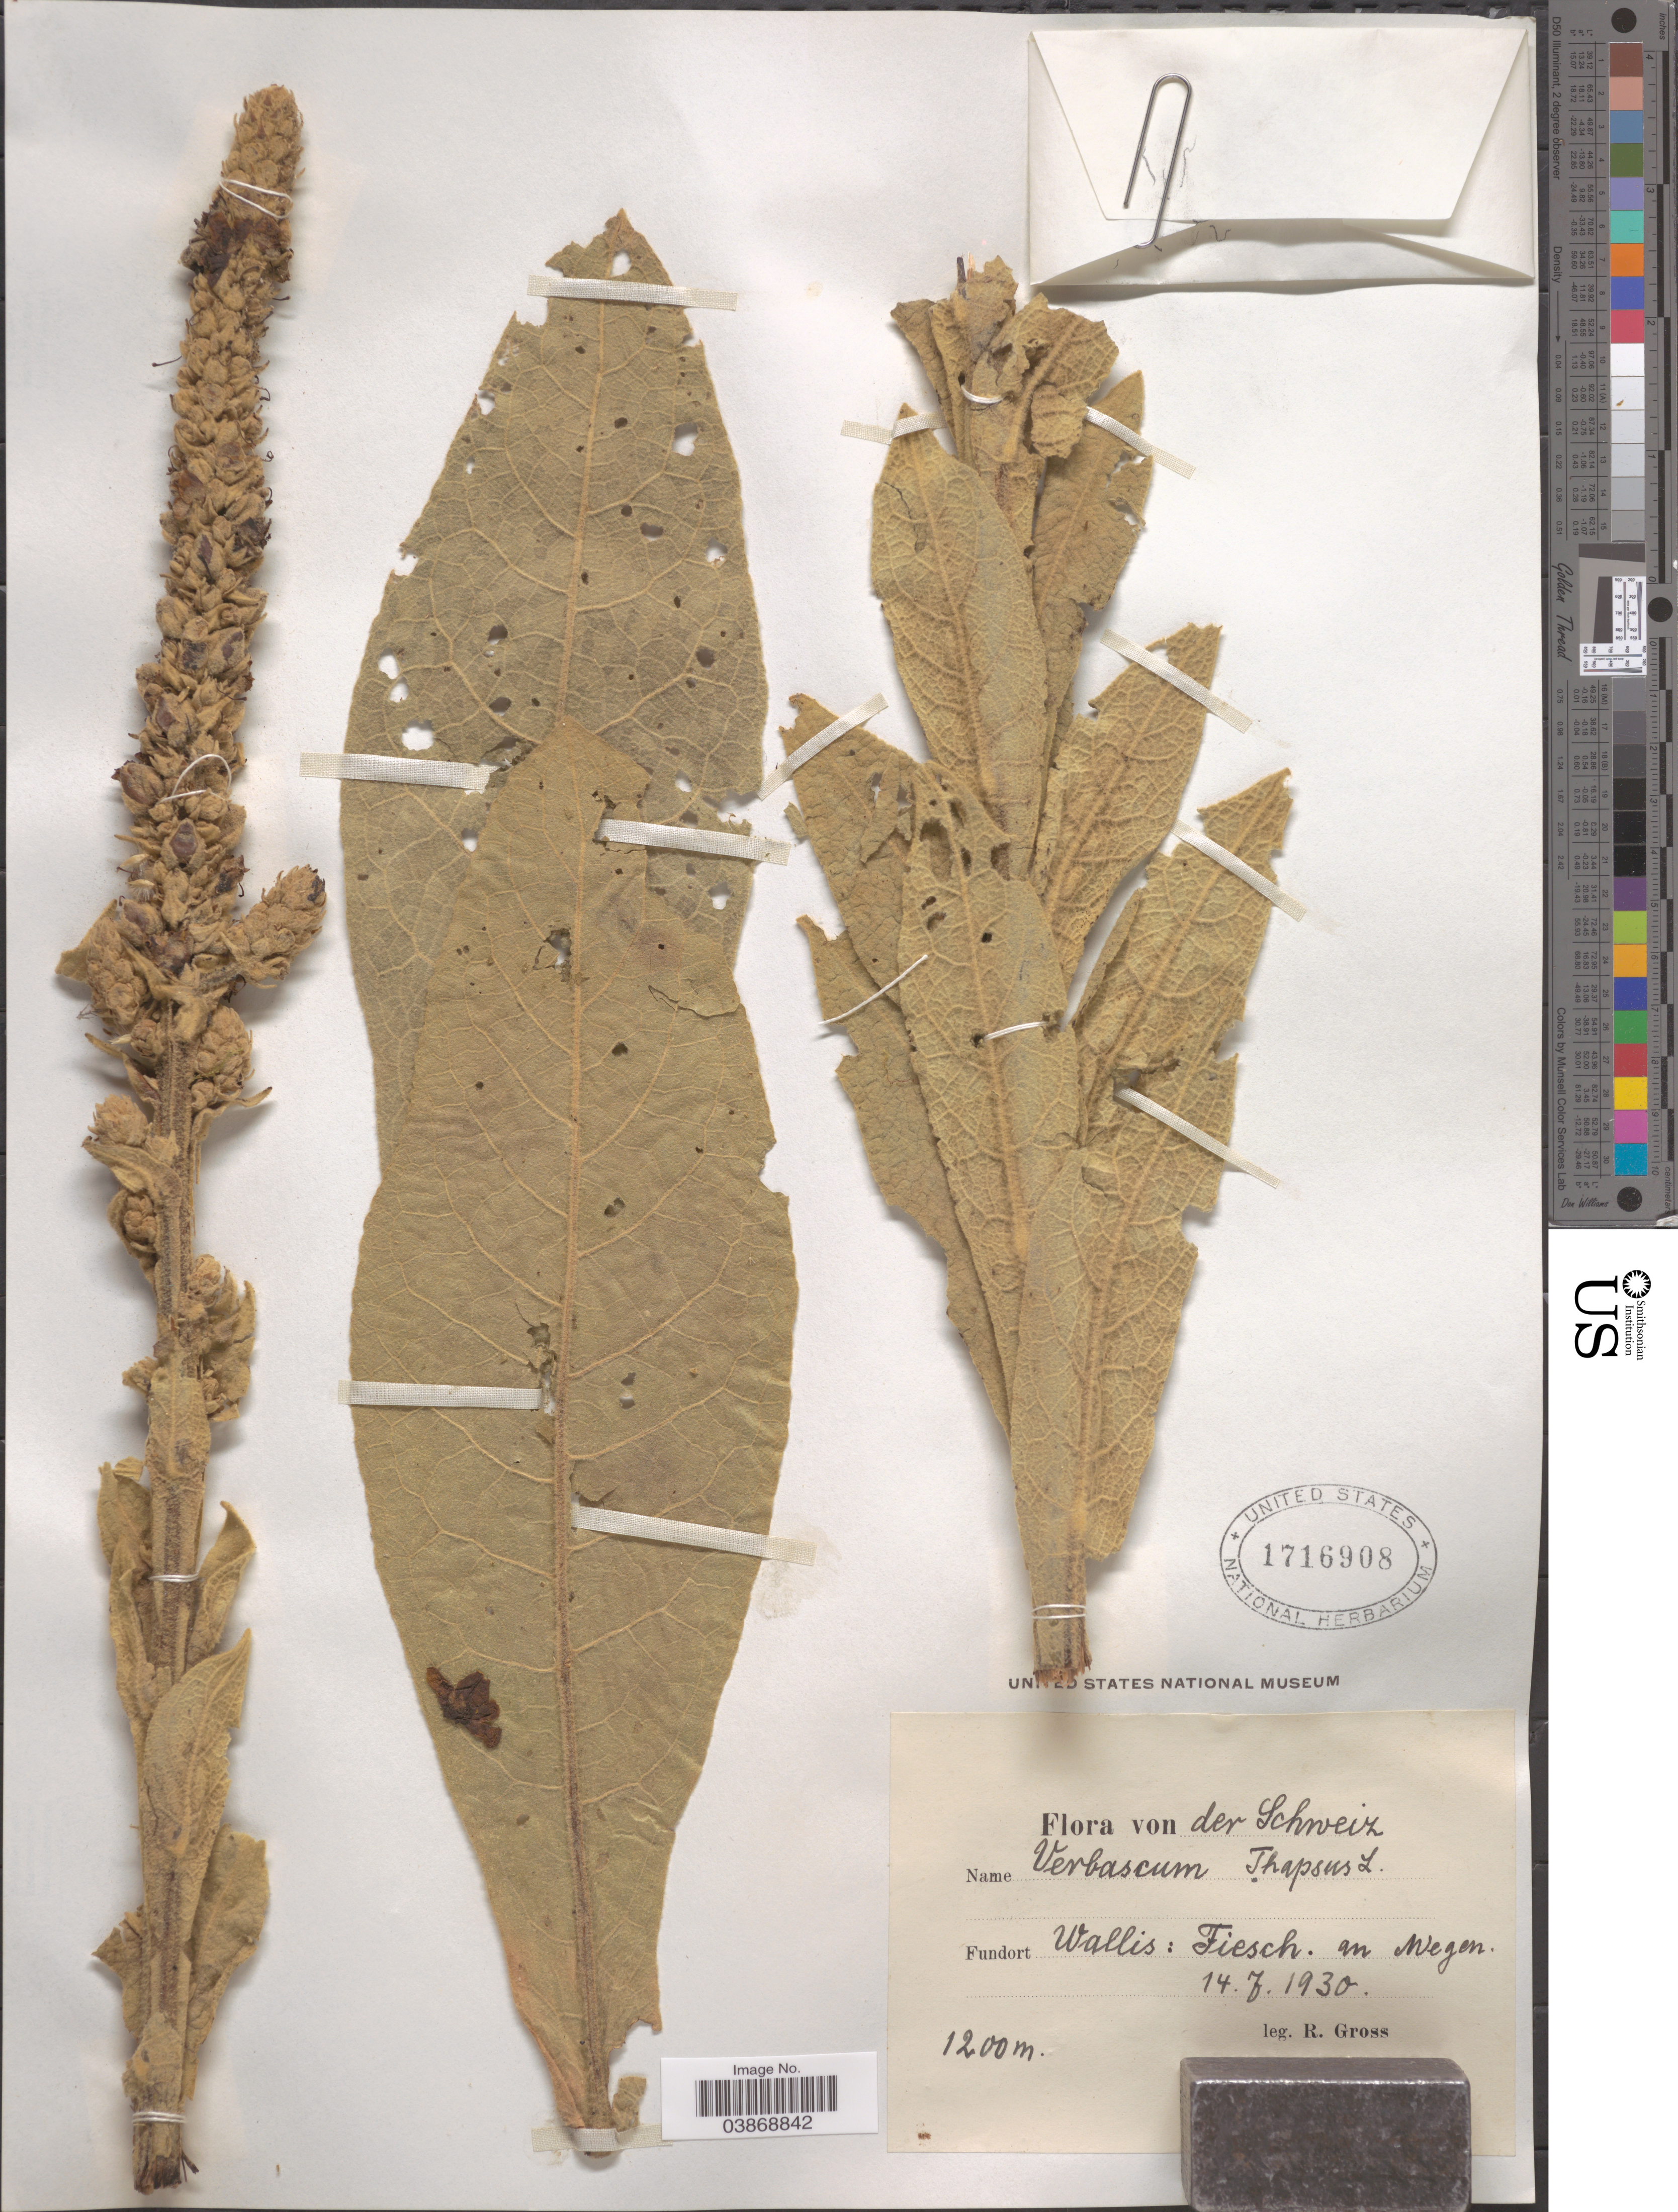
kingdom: Plantae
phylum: Tracheophyta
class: Magnoliopsida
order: Lamiales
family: Scrophulariaceae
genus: Verbascum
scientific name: Verbascum thapsus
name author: L.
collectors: R. Gross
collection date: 1930-07-14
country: Switzerland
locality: Wallis: Fiesch. an Wegen.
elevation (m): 1200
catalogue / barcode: US 1716908